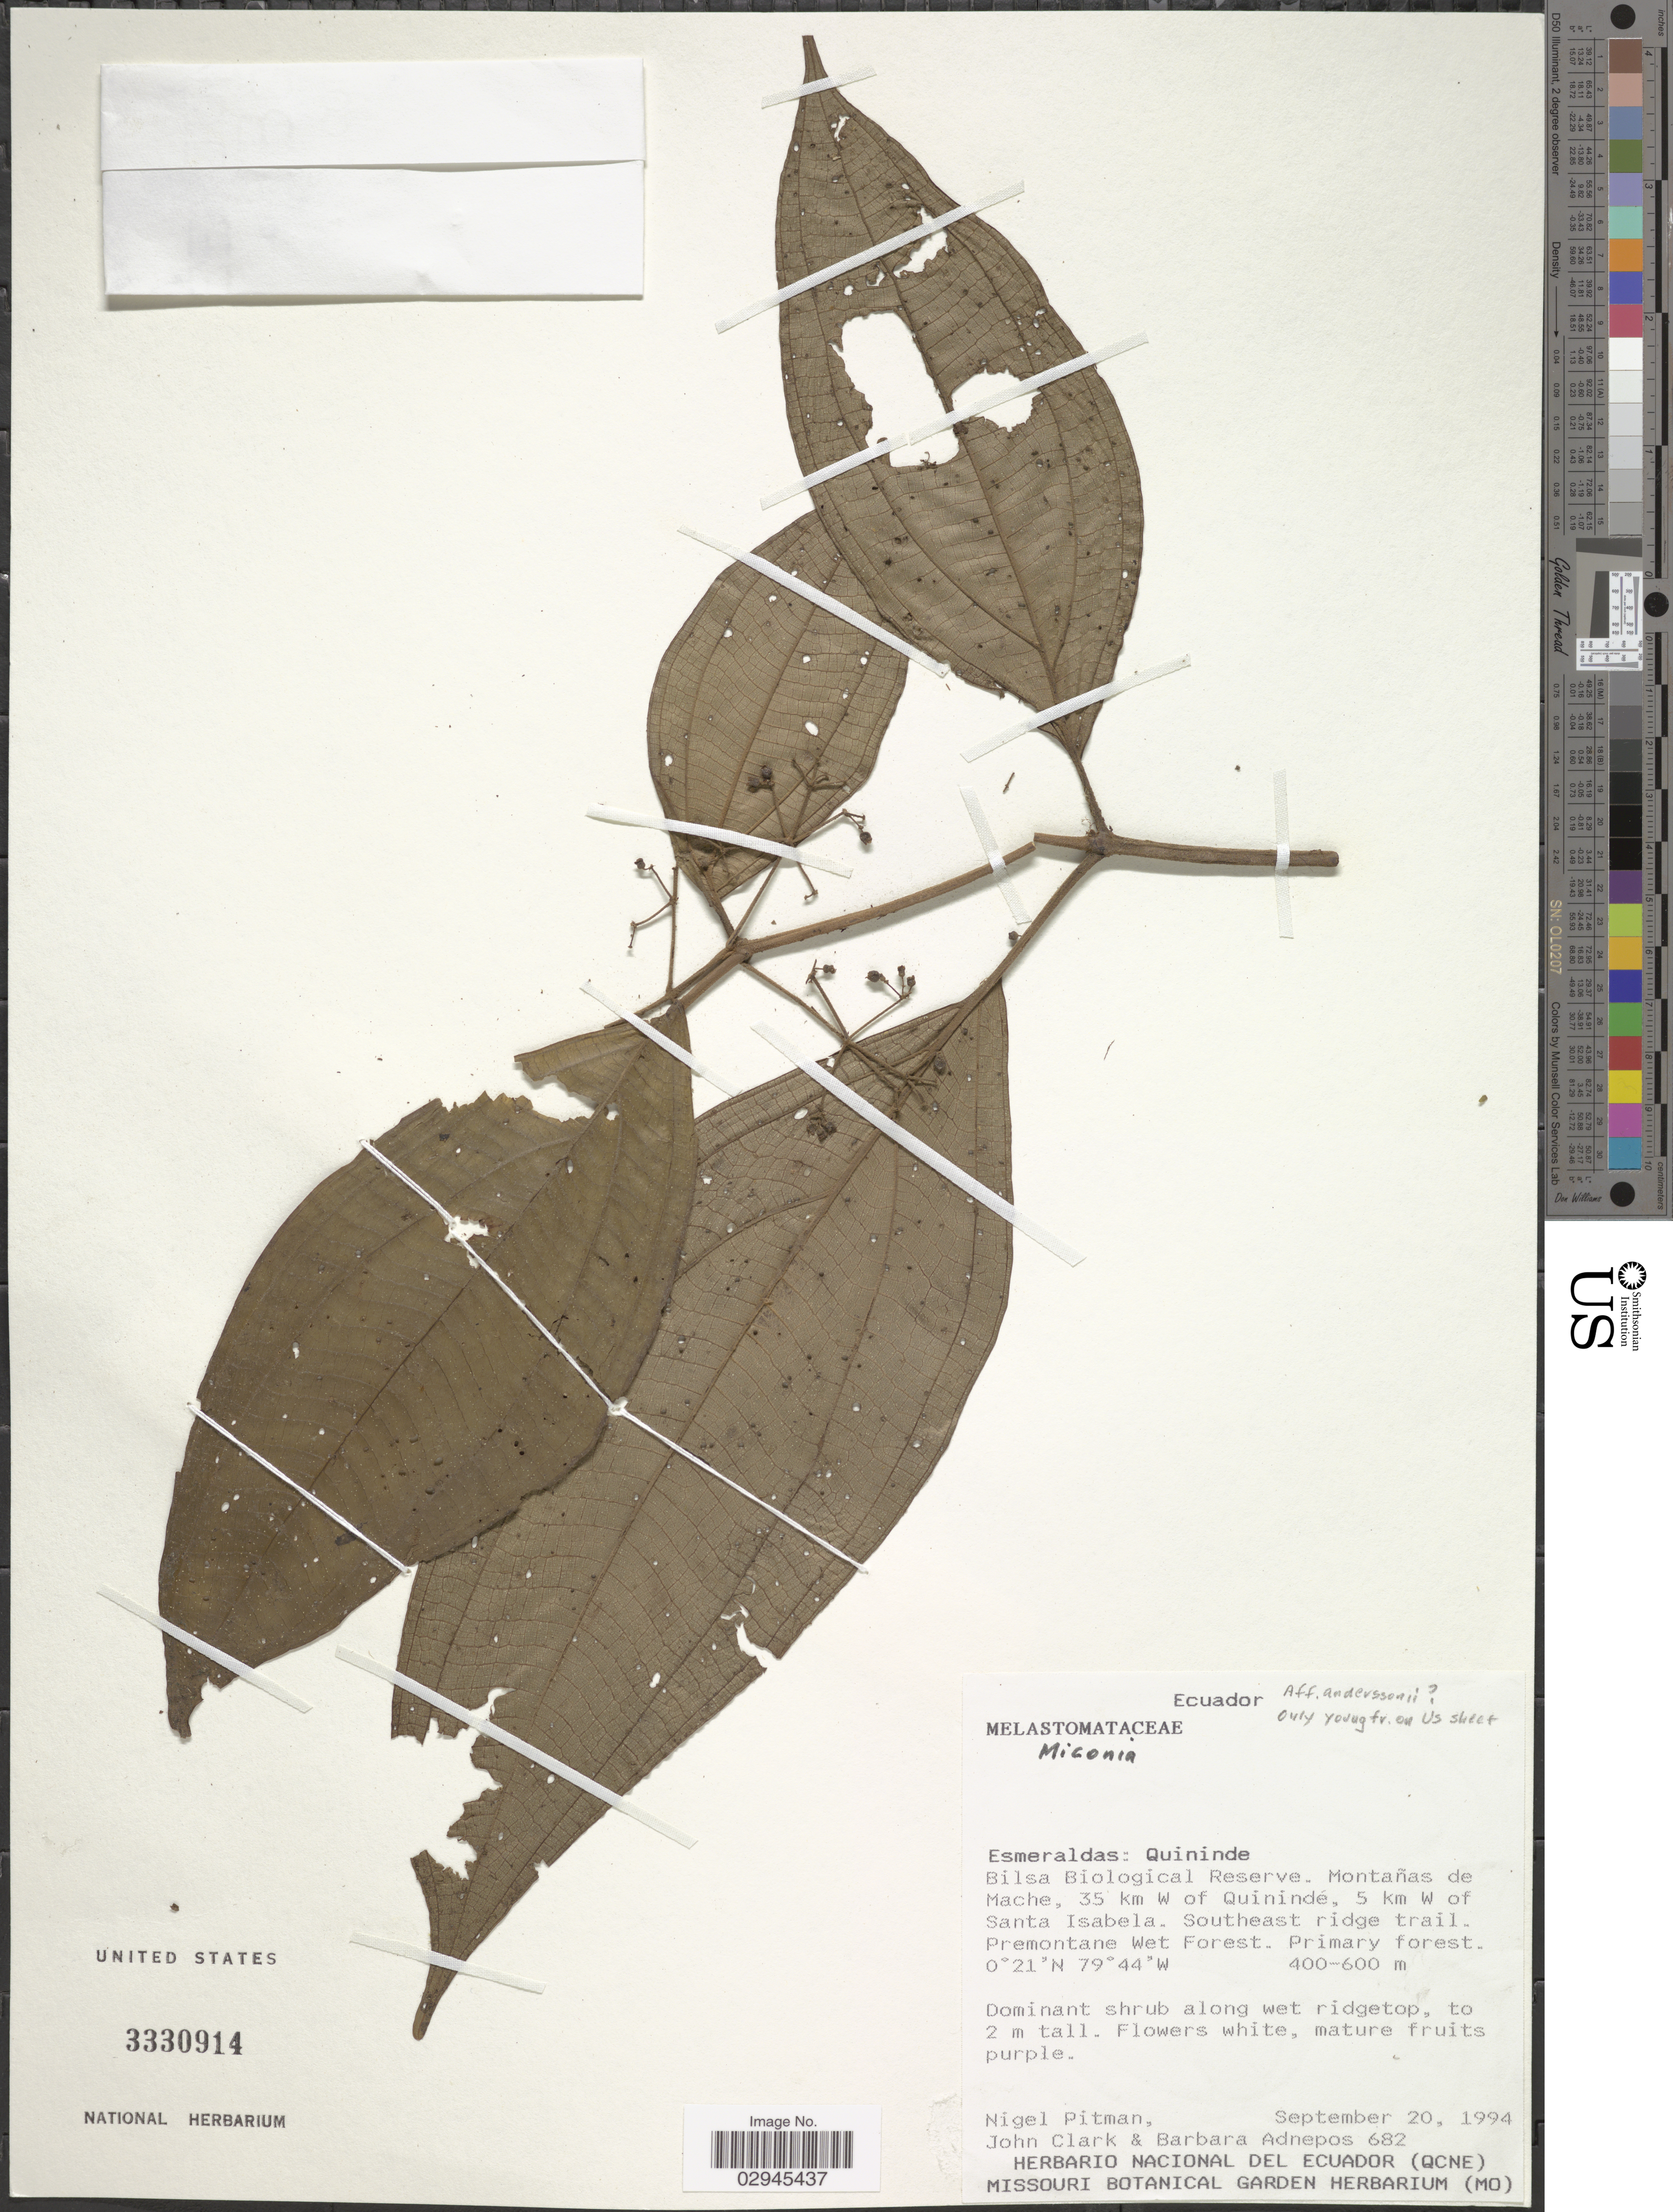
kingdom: Plantae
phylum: Tracheophyta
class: Magnoliopsida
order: Myrtales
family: Melastomataceae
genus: Miconia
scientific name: Miconia sp.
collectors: N. Pitman, J. L. Clark & B. Adnepos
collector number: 682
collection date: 1994-09-20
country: Ecuador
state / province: Esmeraldas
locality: Quininde. Bilsa Biological Station. Montañas de Mache, 35 km W of Quinindé, 5 km W of Sta. Isabela. Southeast ridge trail. Premonante Wet Forest.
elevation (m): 400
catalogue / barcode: US 3330914